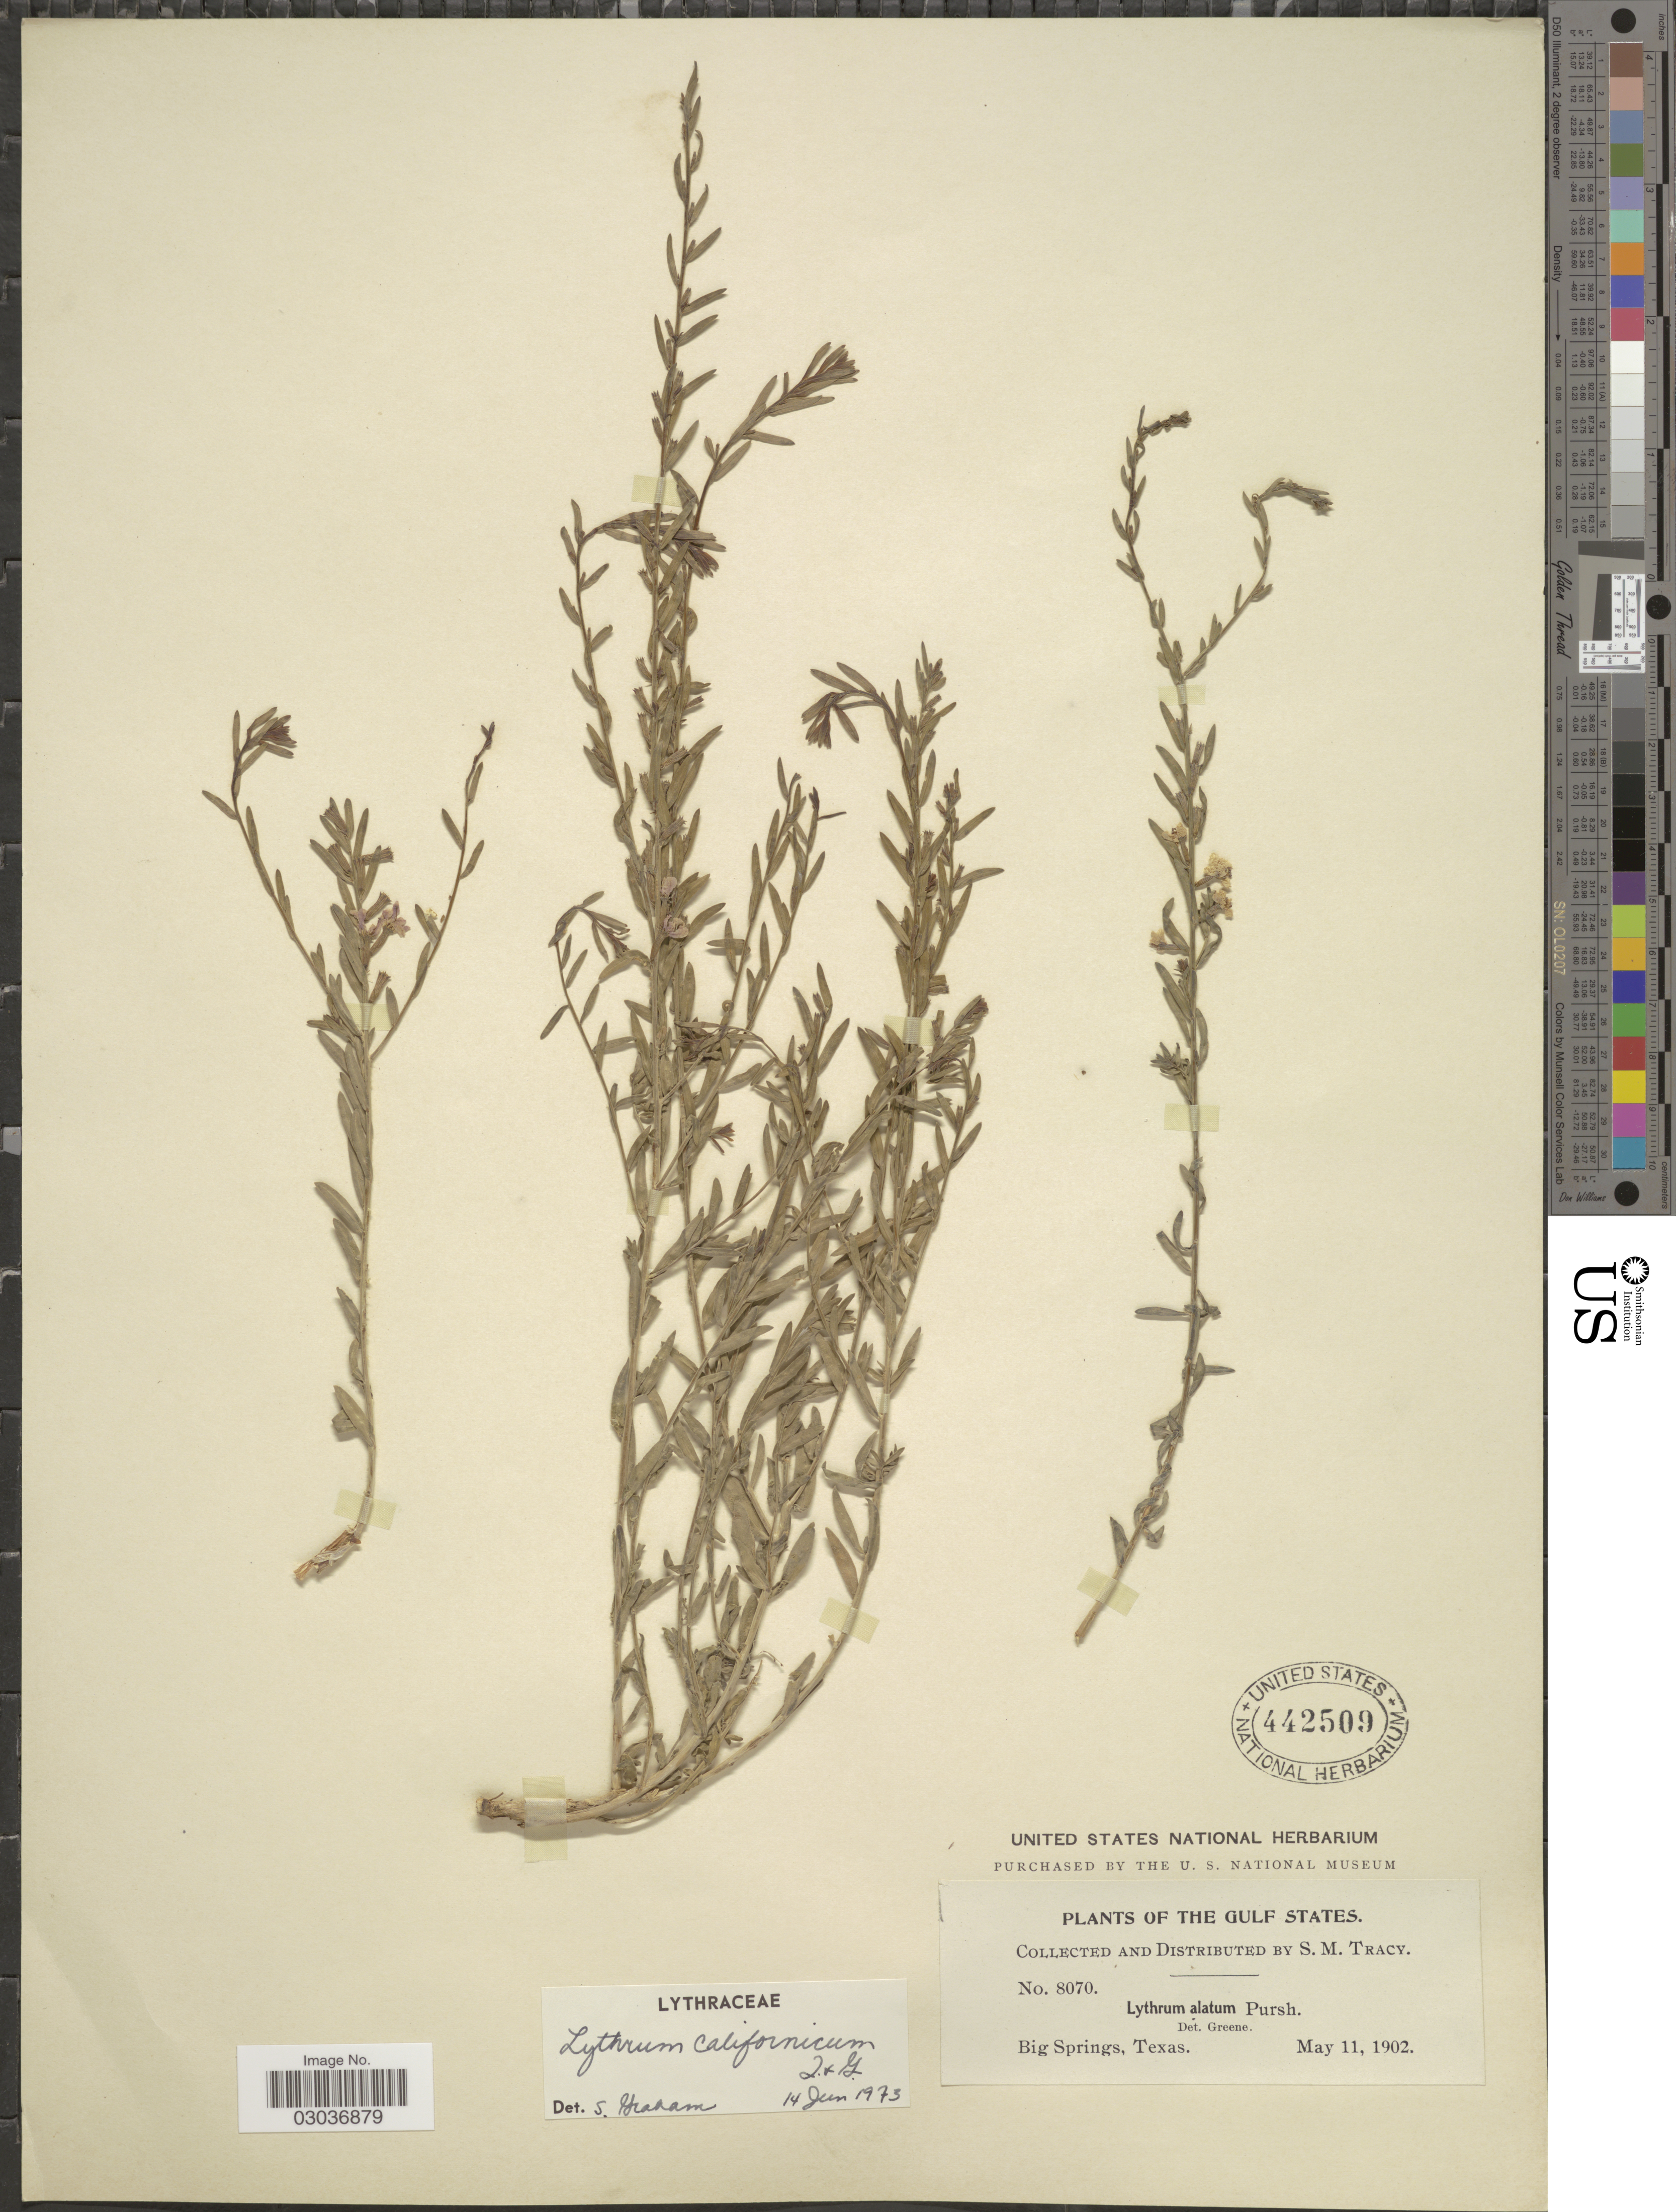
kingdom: Plantae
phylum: Tracheophyta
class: Magnoliopsida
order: Myrtales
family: Lythraceae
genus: Lythrum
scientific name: Lythrum californicum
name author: Torr. & A. Gray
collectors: S. M. Tracy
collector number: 8070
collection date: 1902-05-11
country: United States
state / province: Texas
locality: The Gulf States. Big Springs.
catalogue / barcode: US 442509